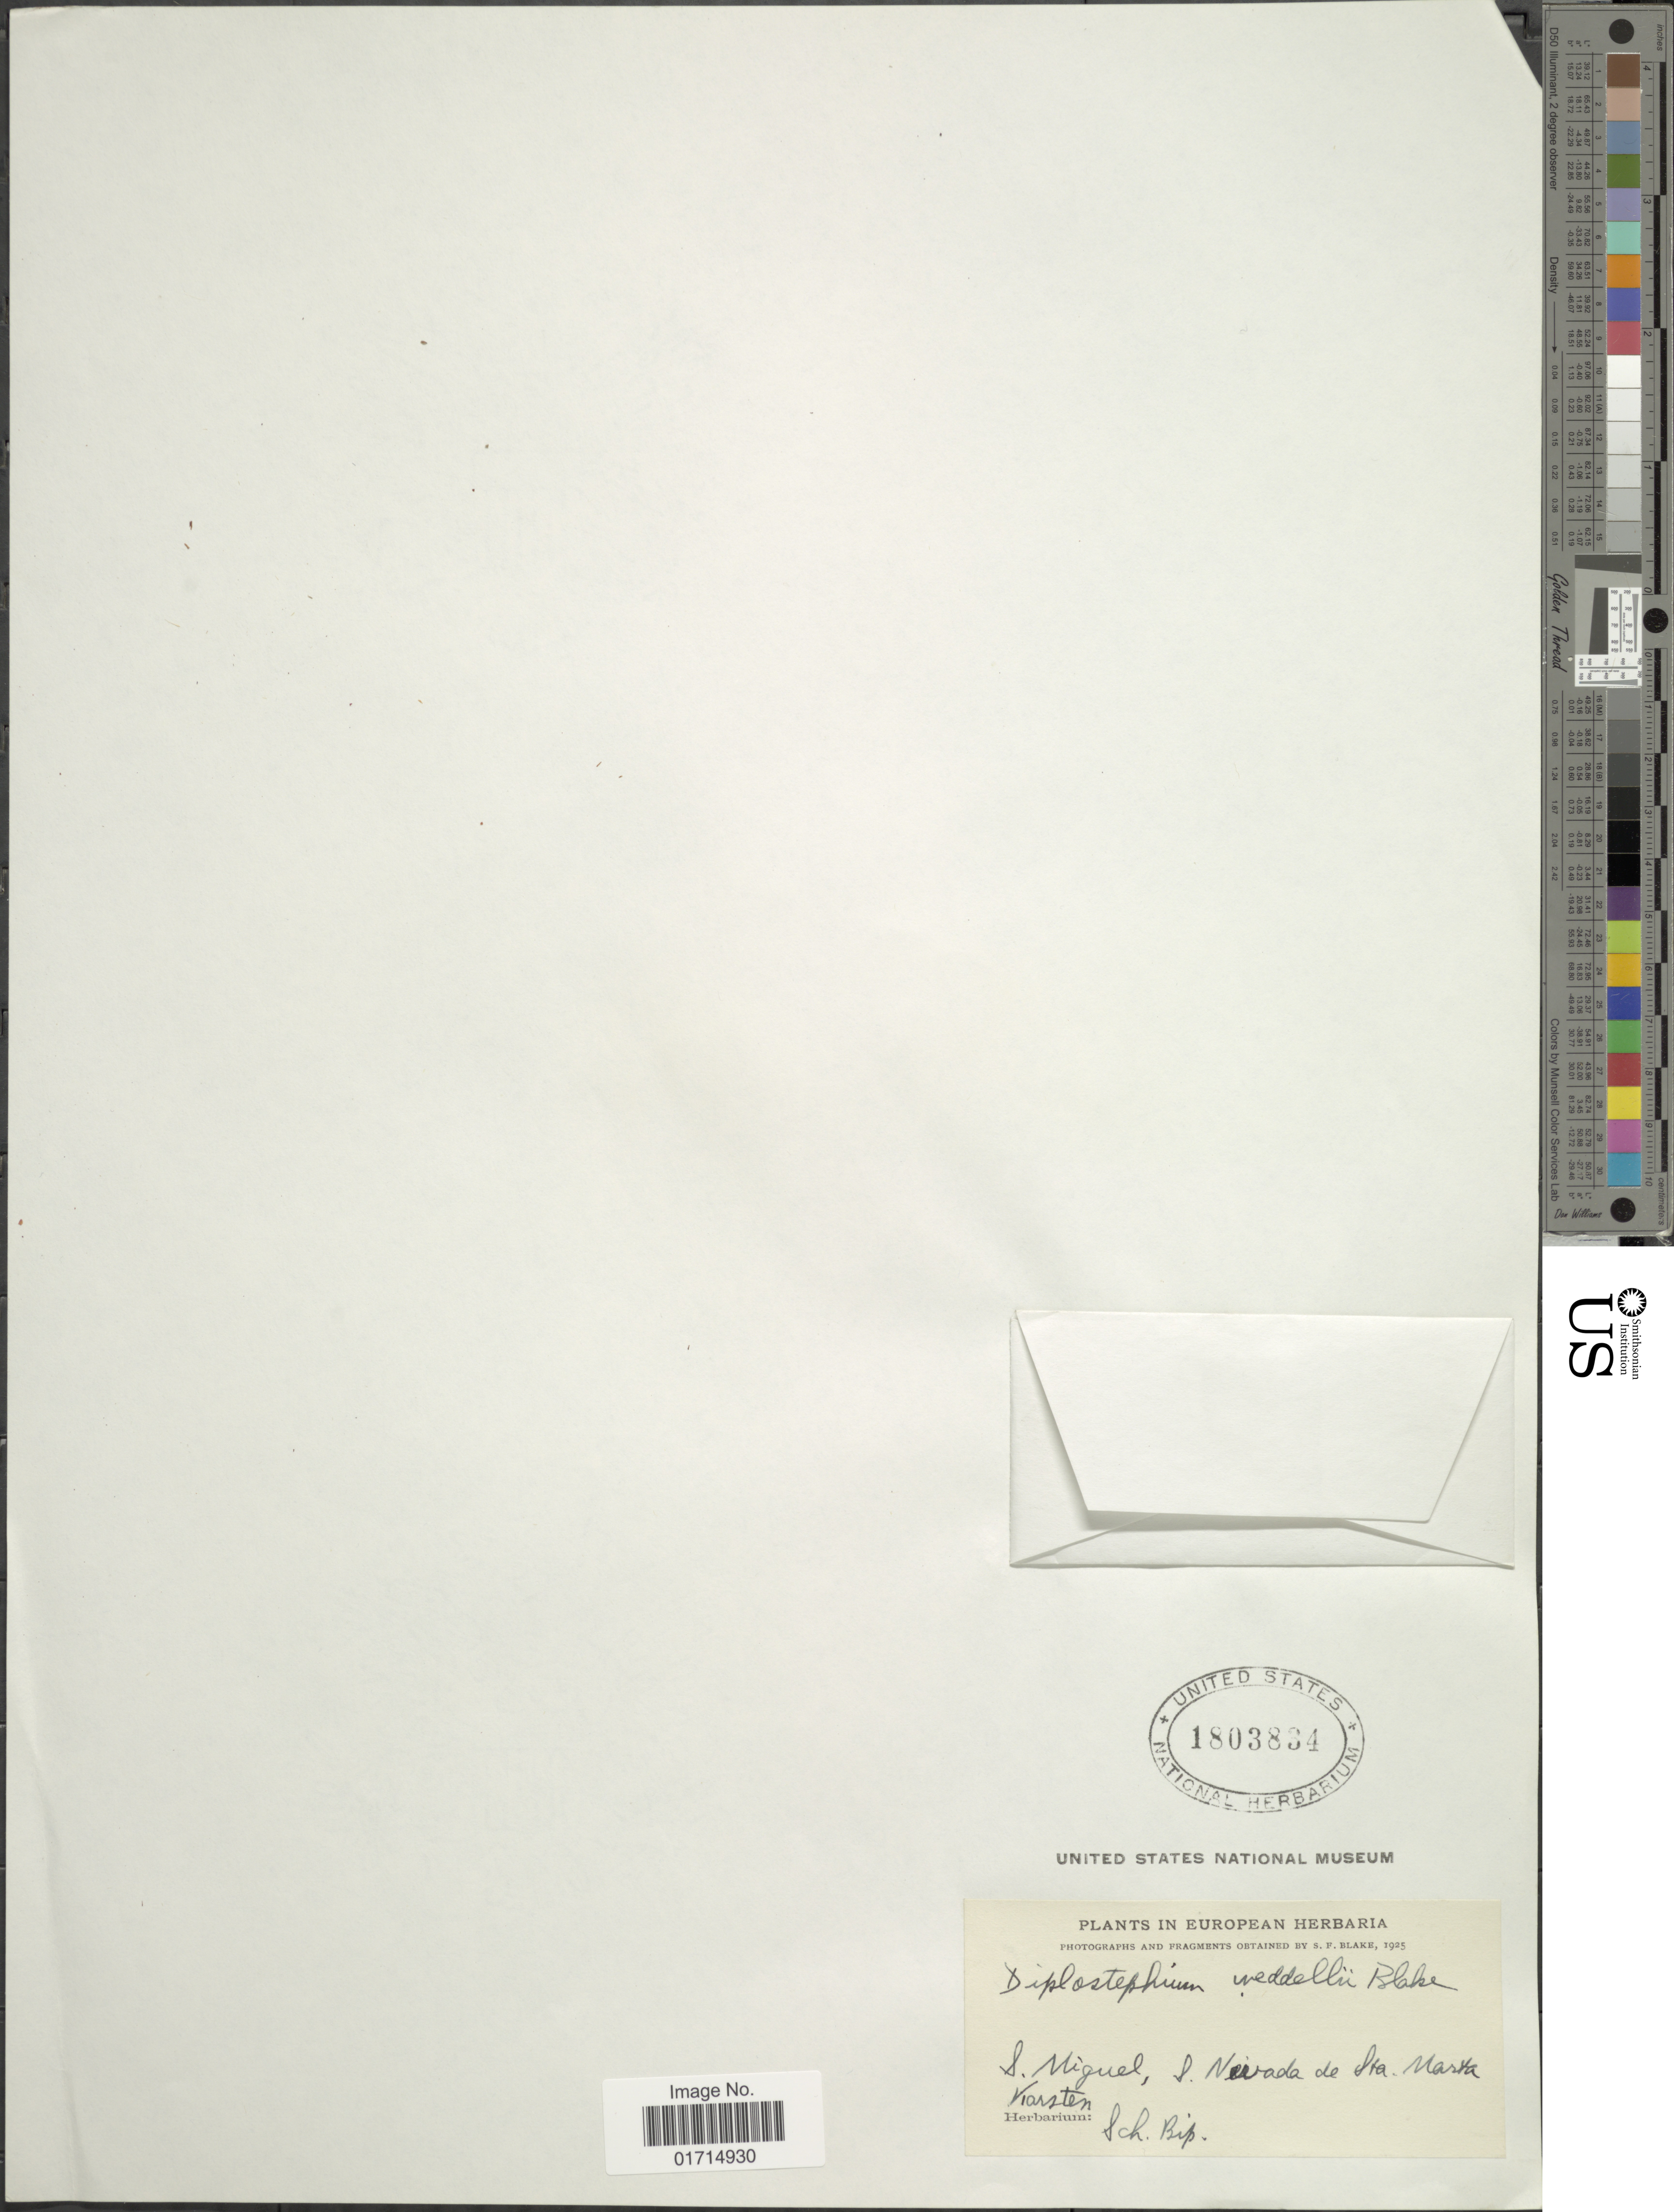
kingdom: Plantae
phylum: Tracheophyta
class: Magnoliopsida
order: Asterales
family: Asteraceae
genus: Diplostephium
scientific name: Diplostephium weddellii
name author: S.F. Blake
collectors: ex herb. Sch. Bip.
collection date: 1925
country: Colombia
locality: S. Miguel, S. Nevada de Sta. Marta. Karsten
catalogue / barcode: US 1803834